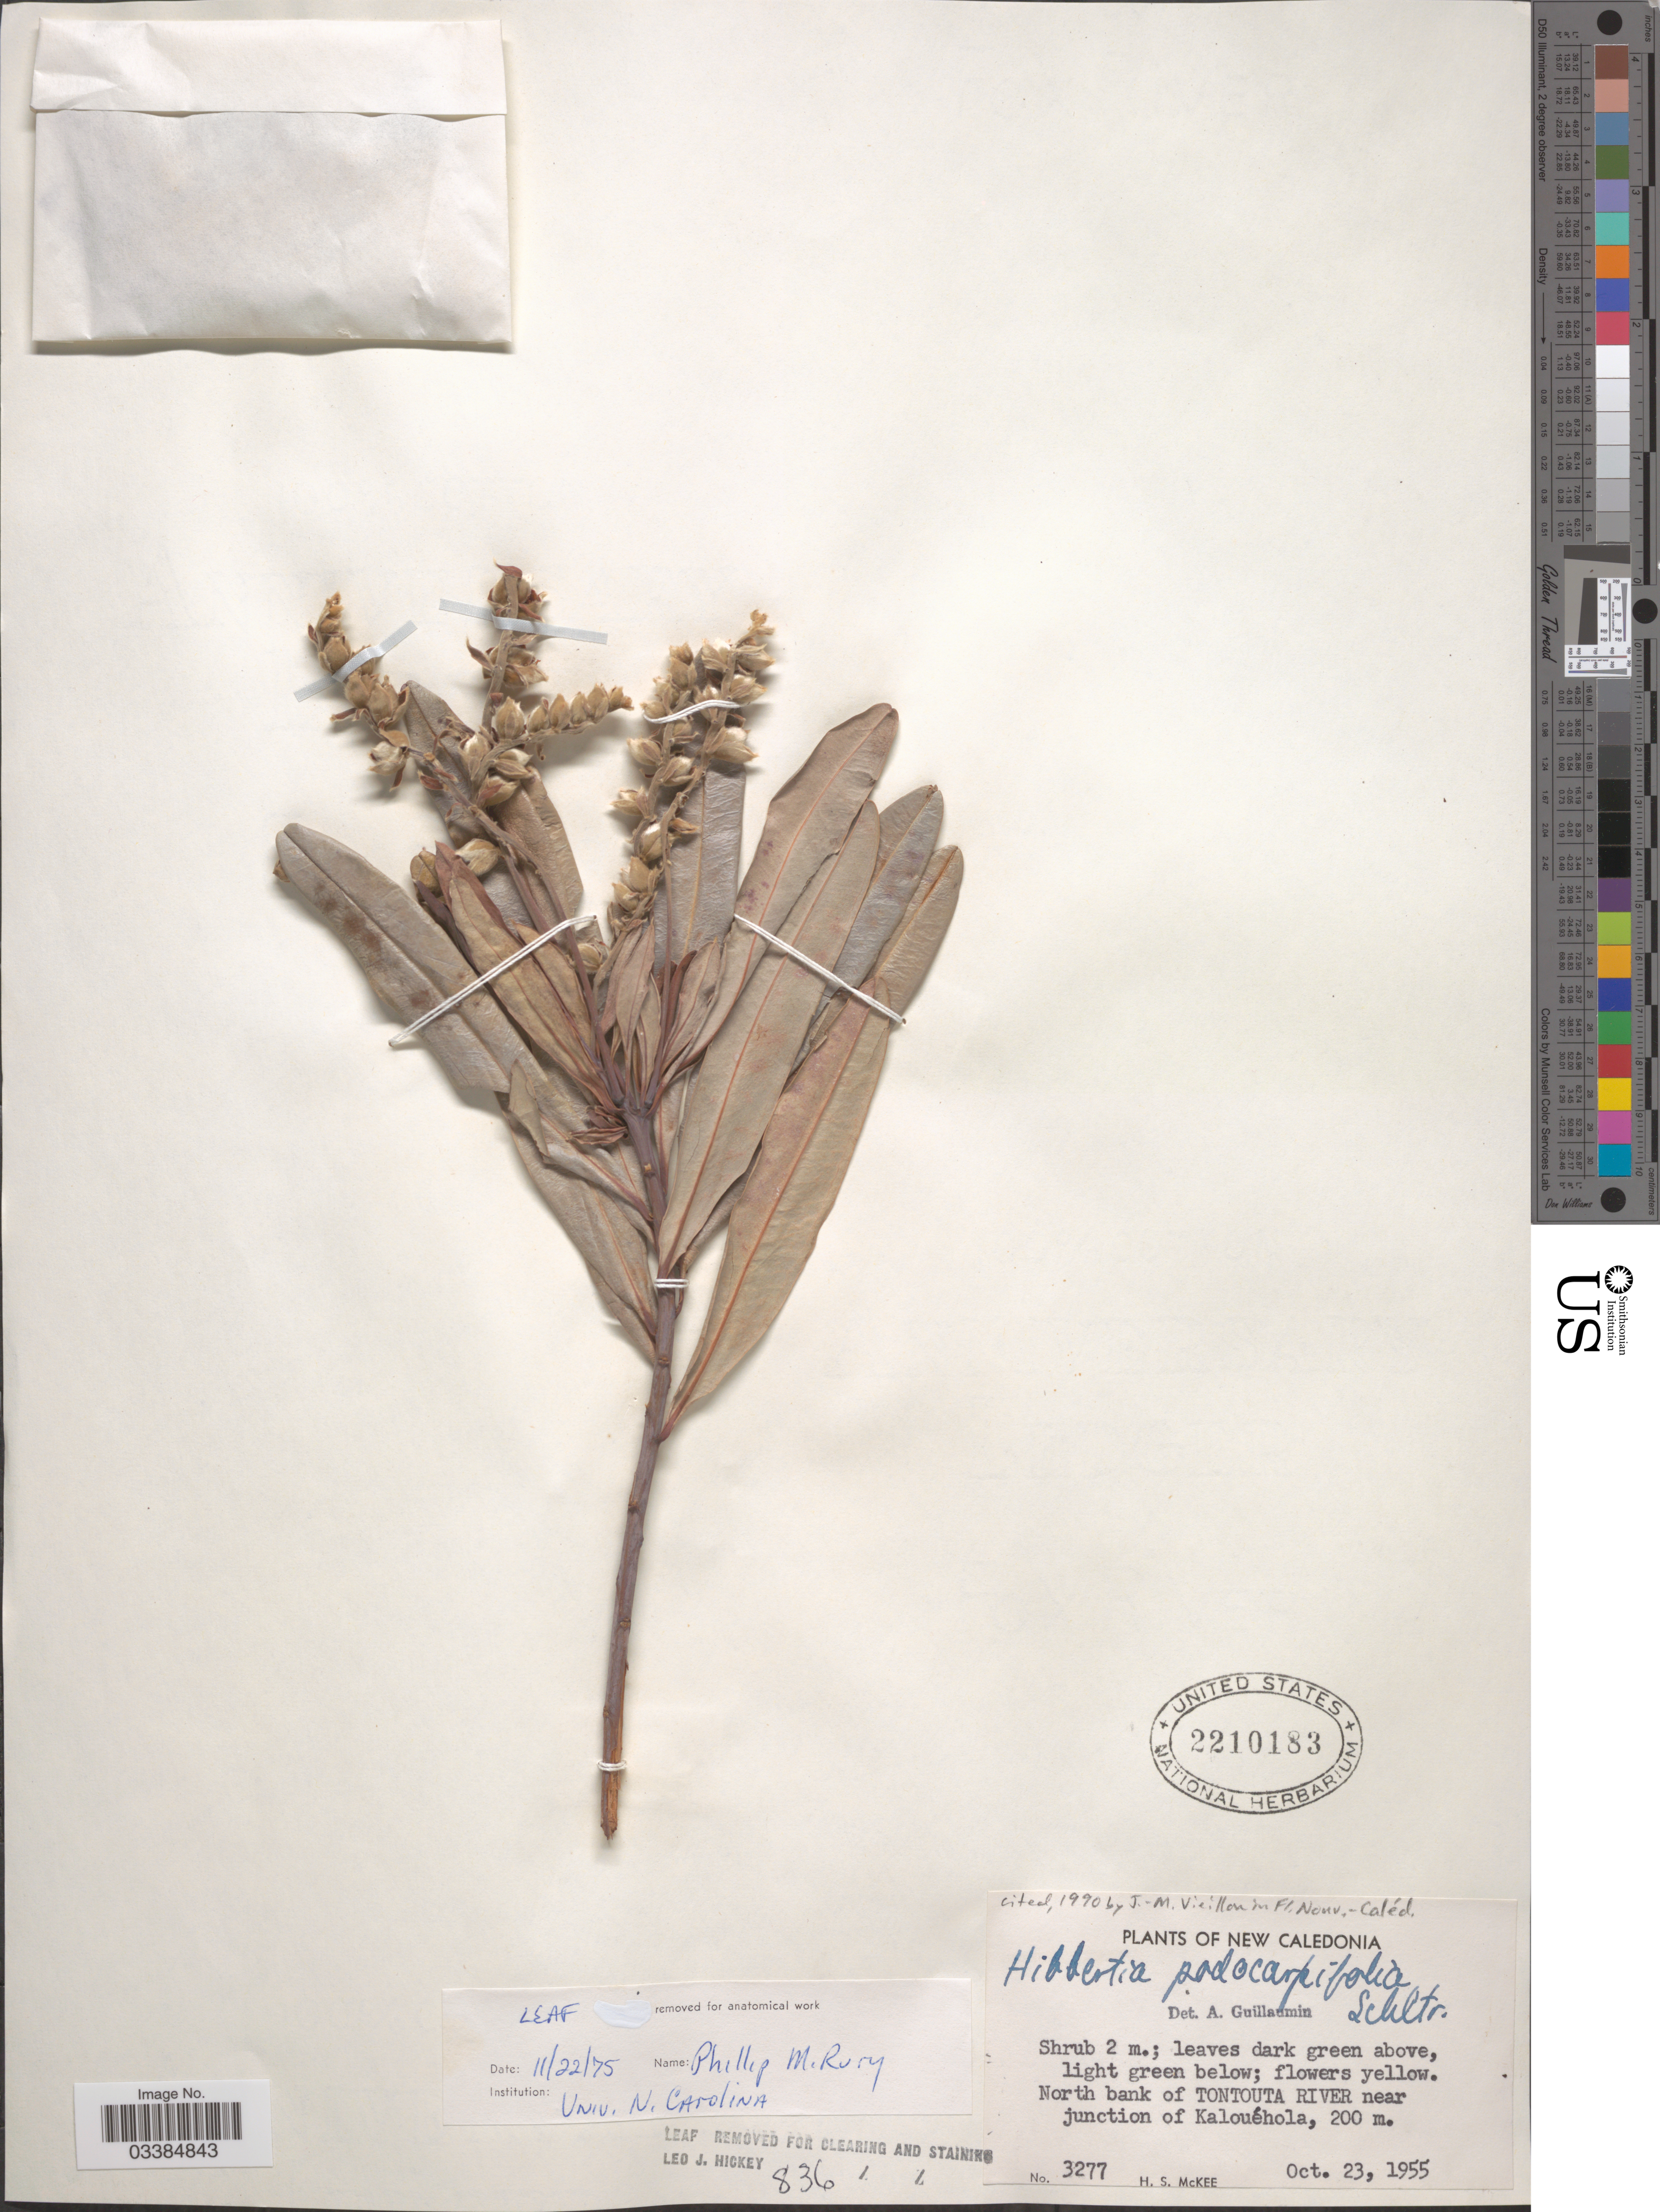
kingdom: Plantae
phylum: Tracheophyta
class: Magnoliopsida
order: Dilleniales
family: Dilleniaceae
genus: Hibbertia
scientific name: Hibbertia podocarpifolia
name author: Schltr.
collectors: H. S. McKee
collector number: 3277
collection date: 1955-10-23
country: New Caledonia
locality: North bank of Tontouta River near junction of Kalouéhola.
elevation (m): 200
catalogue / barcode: US 2210183